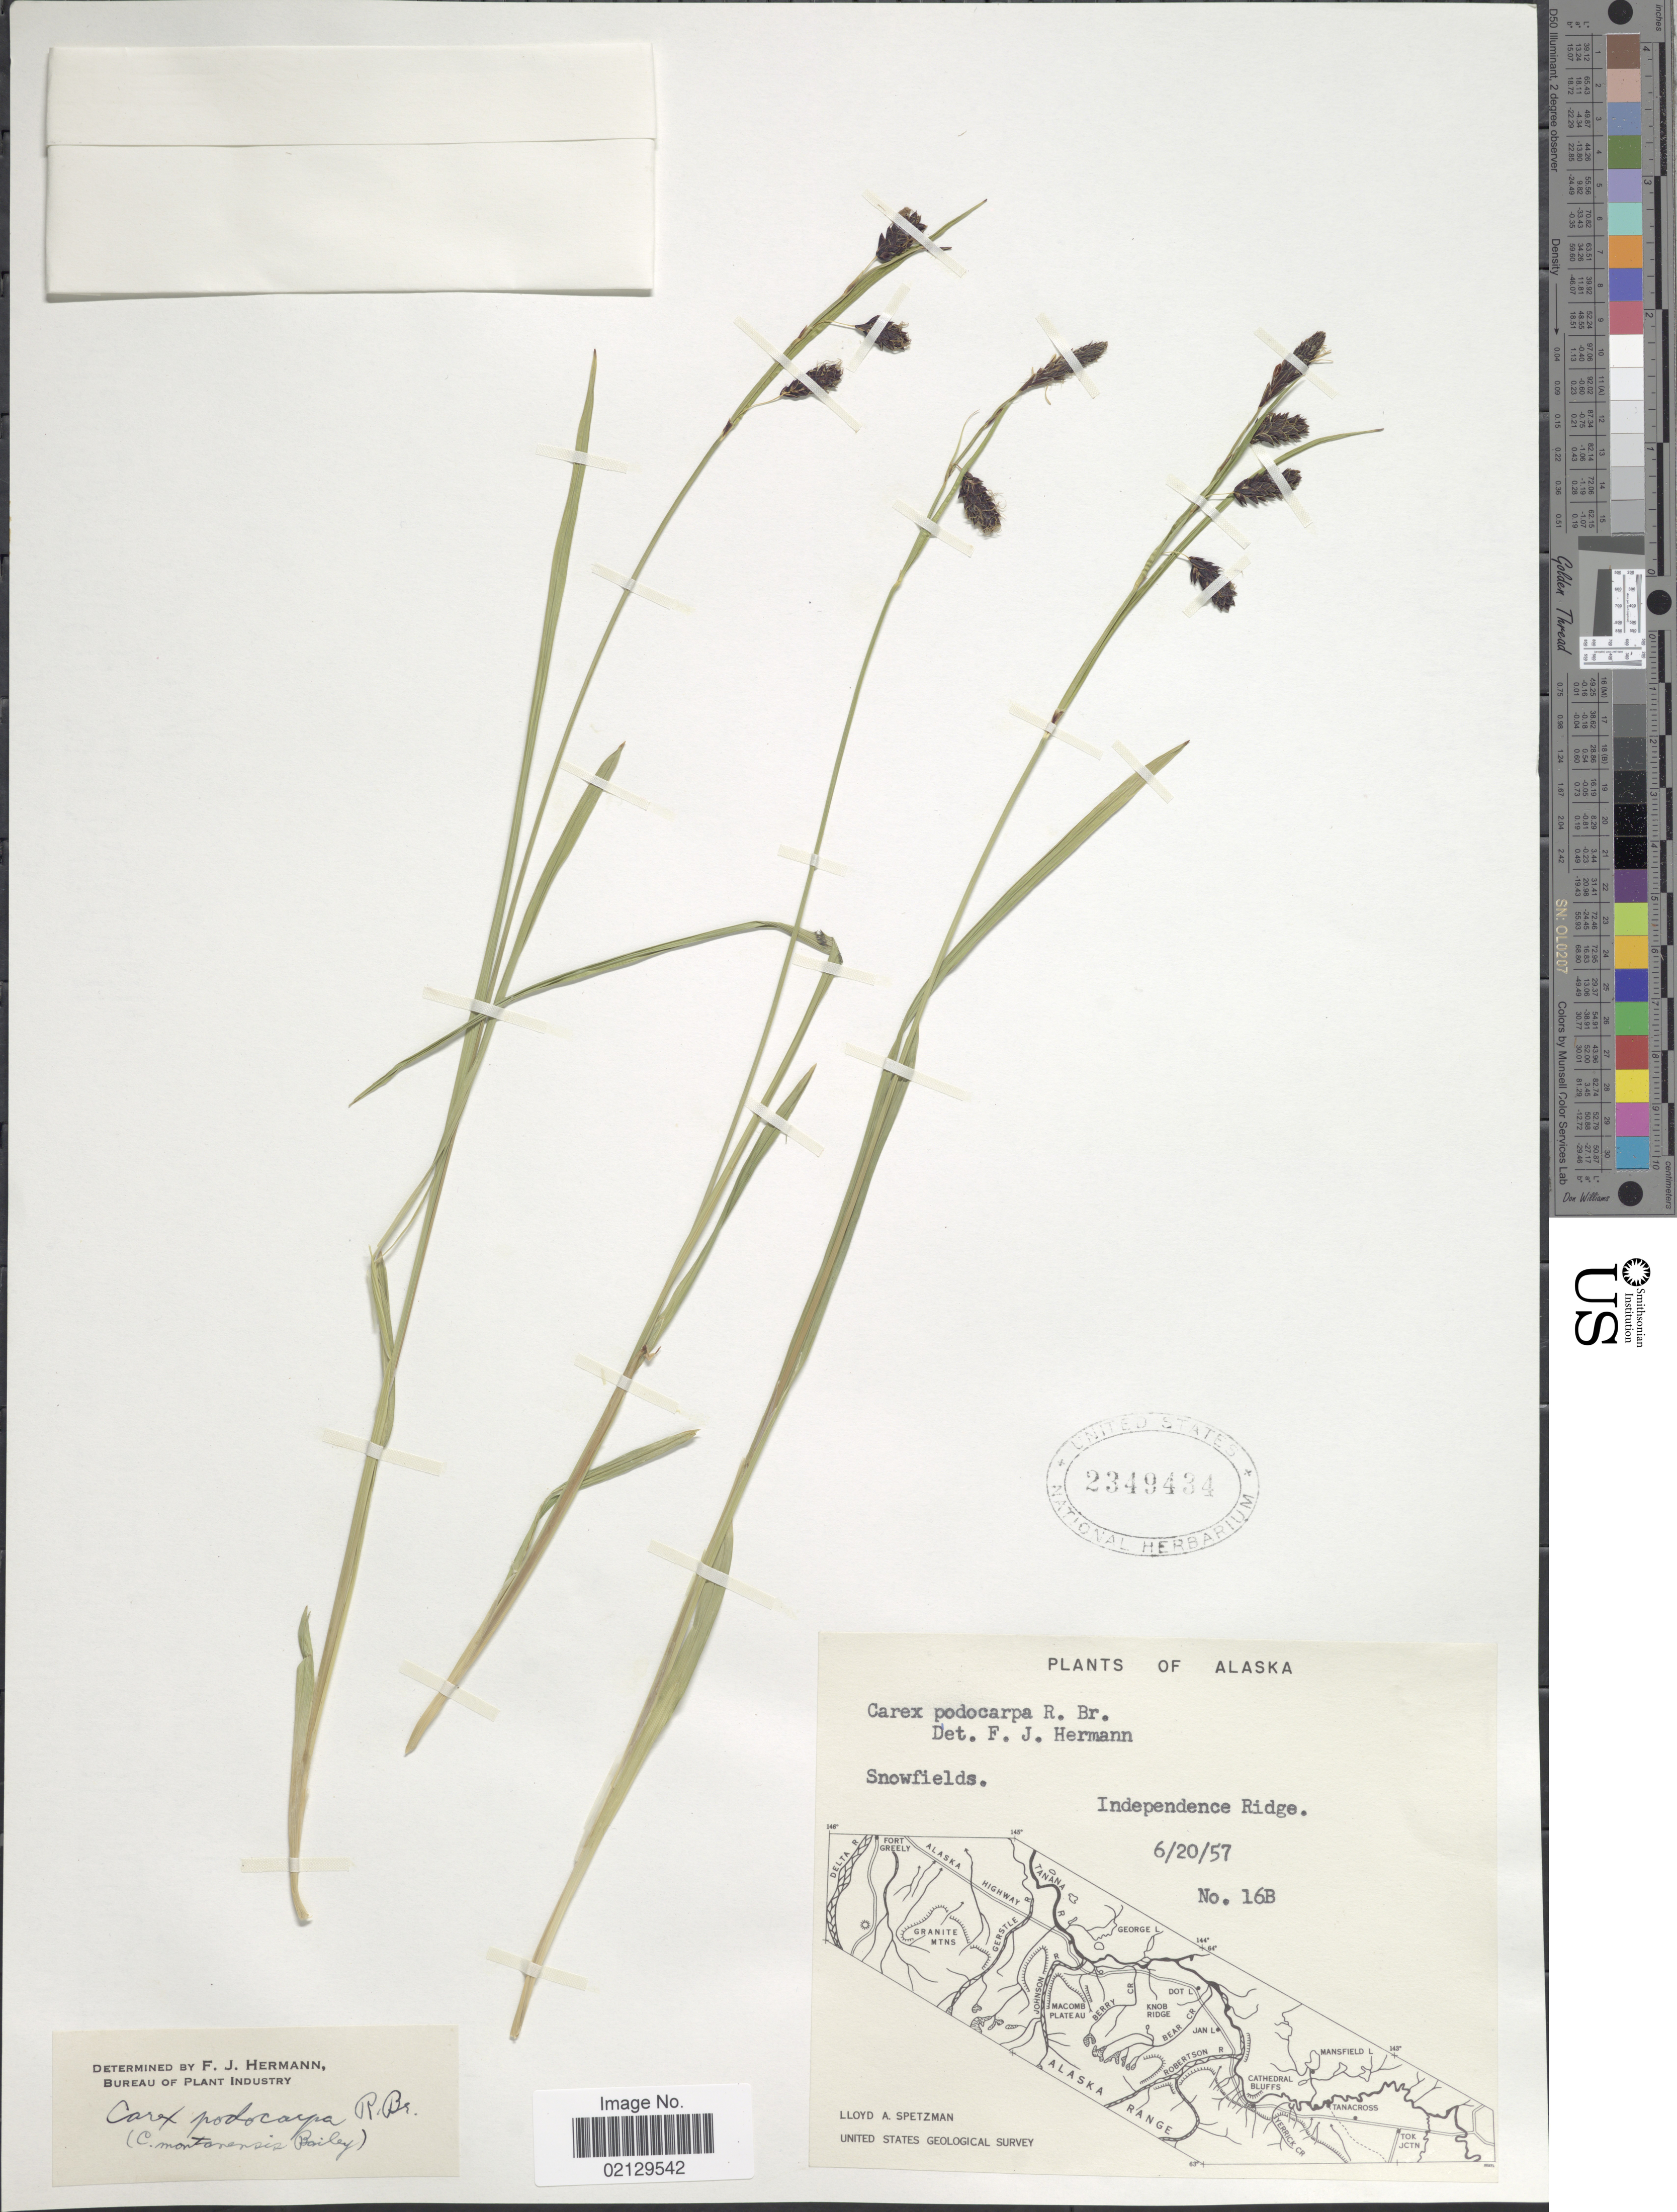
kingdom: Plantae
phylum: Tracheophyta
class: Liliopsida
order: Poales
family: Cyperaceae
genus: Carex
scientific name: Carex podocarpa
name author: R. Br.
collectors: L. Spetzman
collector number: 16B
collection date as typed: Transcribed d/m/y: 20/6/57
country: United States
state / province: Alaska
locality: Snowfields, Independence Ridge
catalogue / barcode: US 2349434